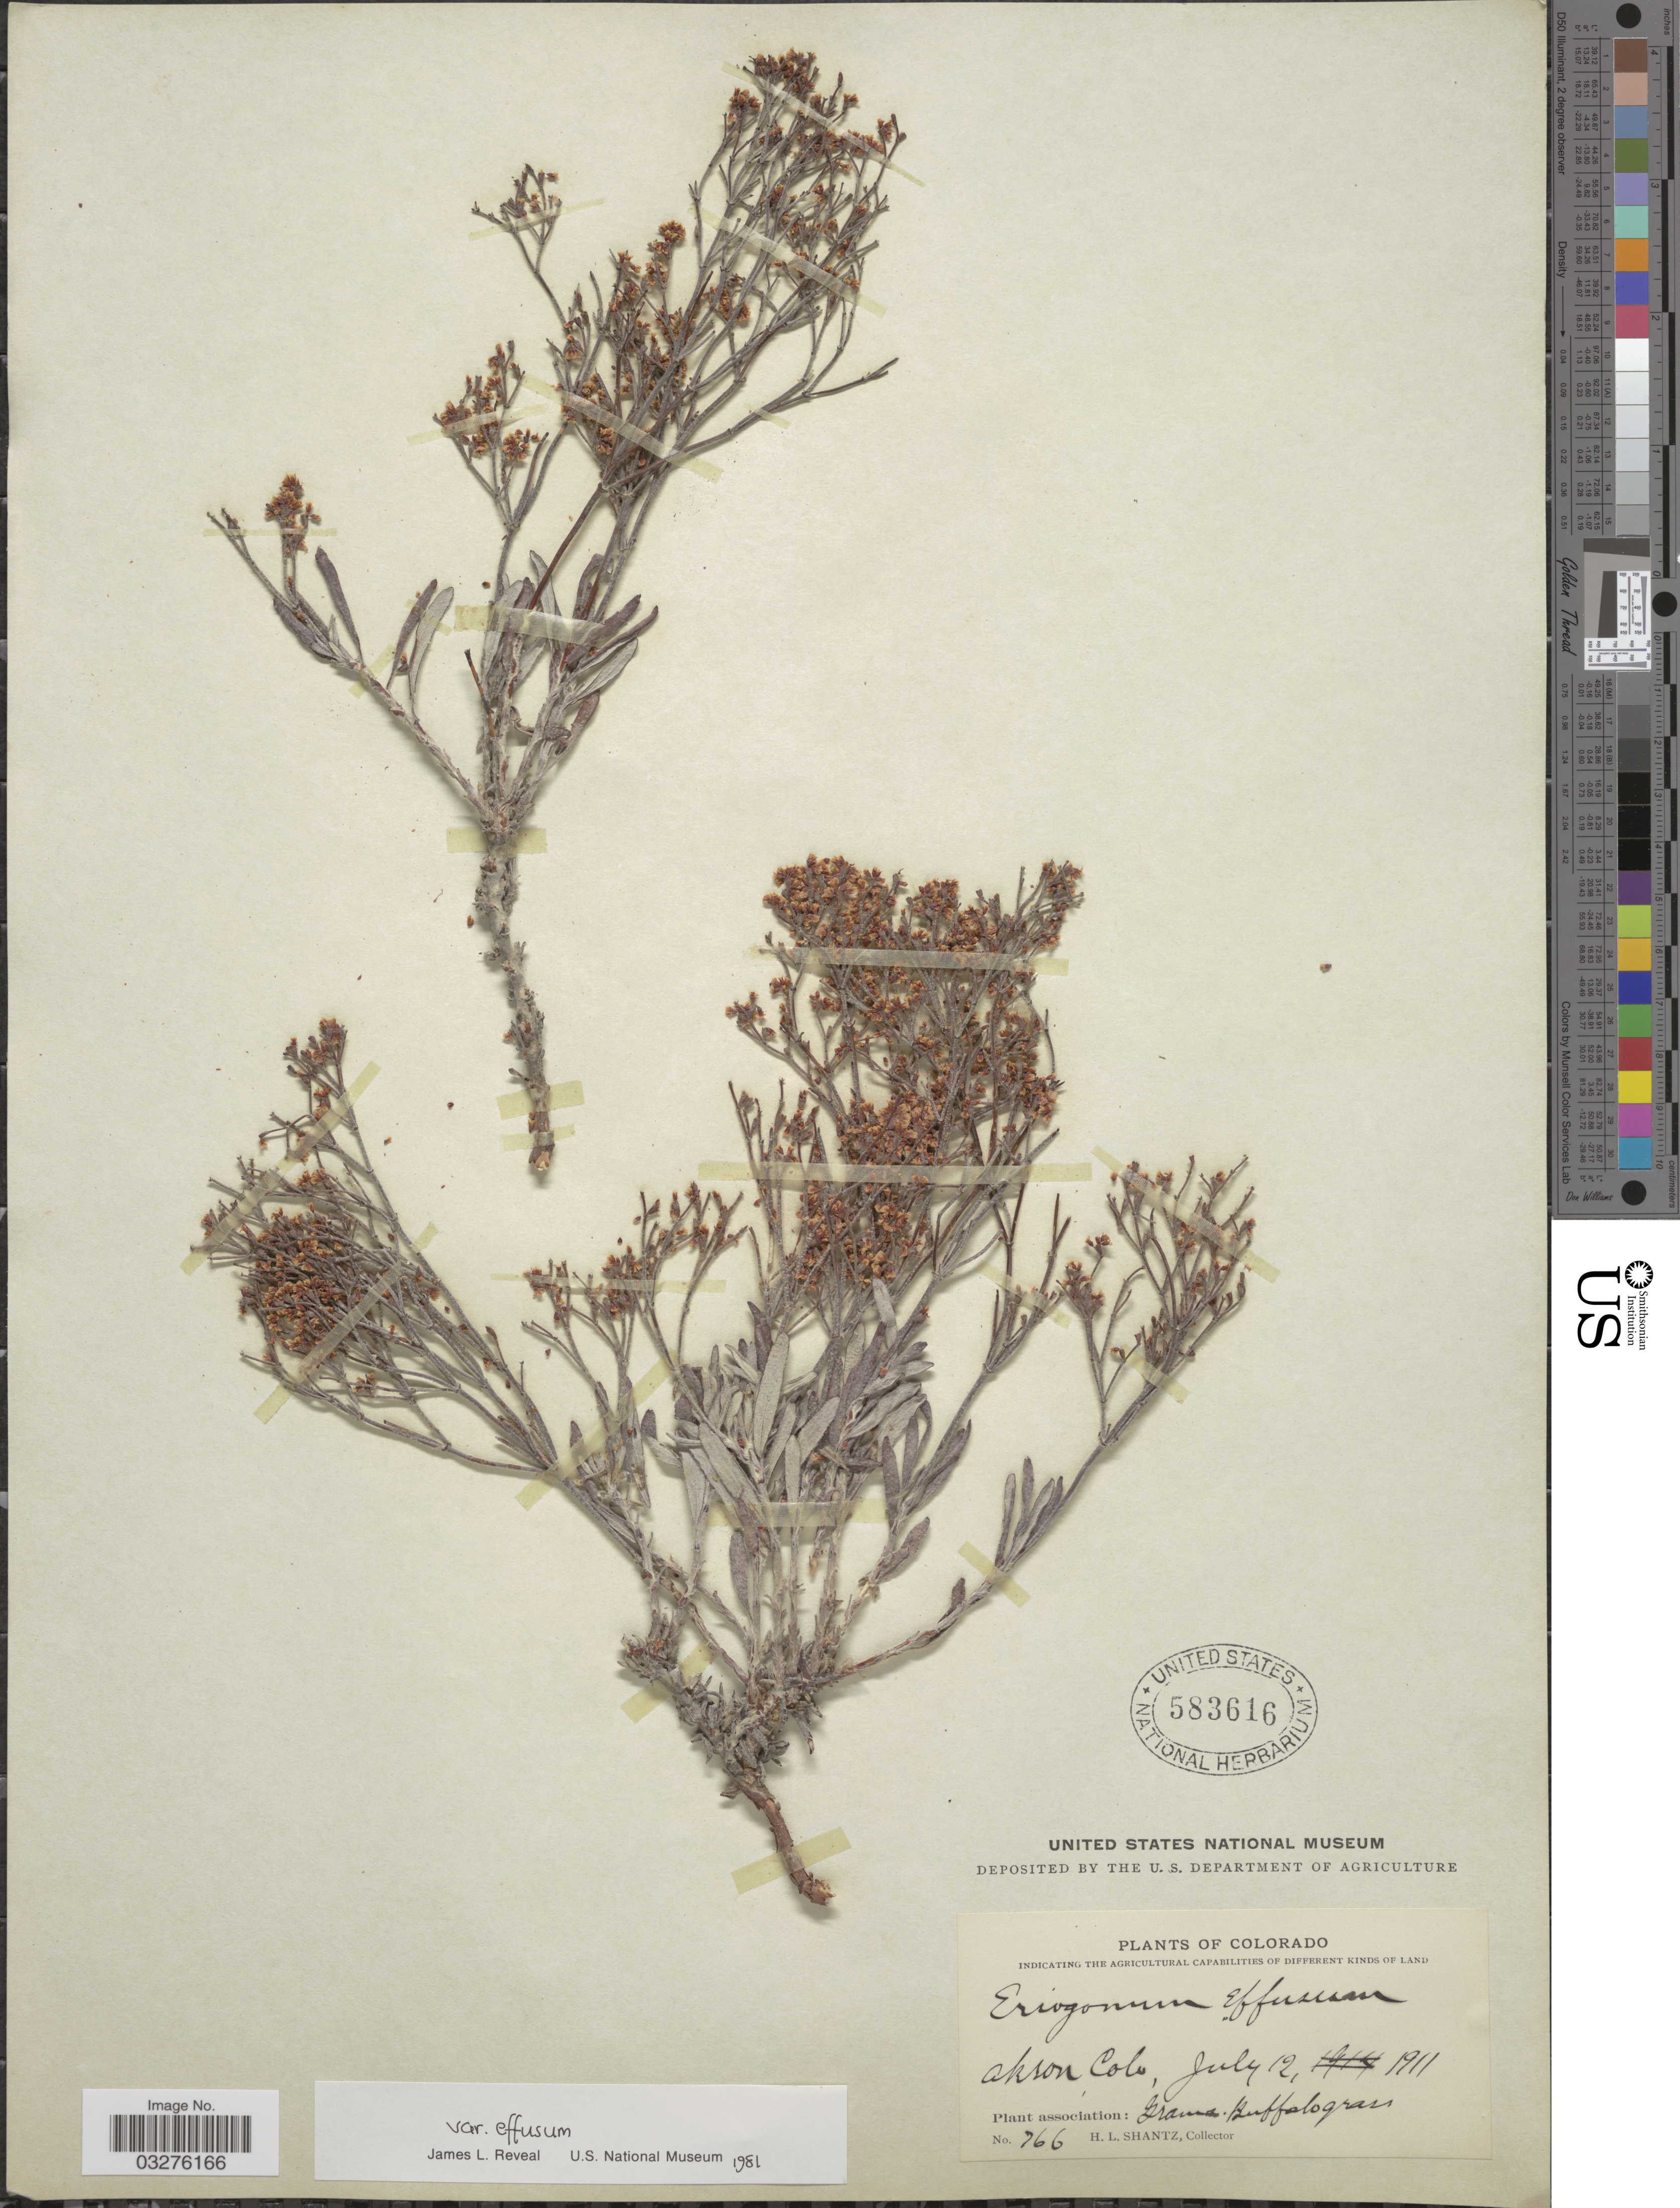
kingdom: Plantae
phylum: Tracheophyta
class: Magnoliopsida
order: Caryophyllales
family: Polygonaceae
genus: Eriogonum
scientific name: Eriogonum effusum var. effusum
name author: Nutt.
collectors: H. Shantz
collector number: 766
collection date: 1911-07-12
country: United States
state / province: Colorado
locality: Akron Colo.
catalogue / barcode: US 583616